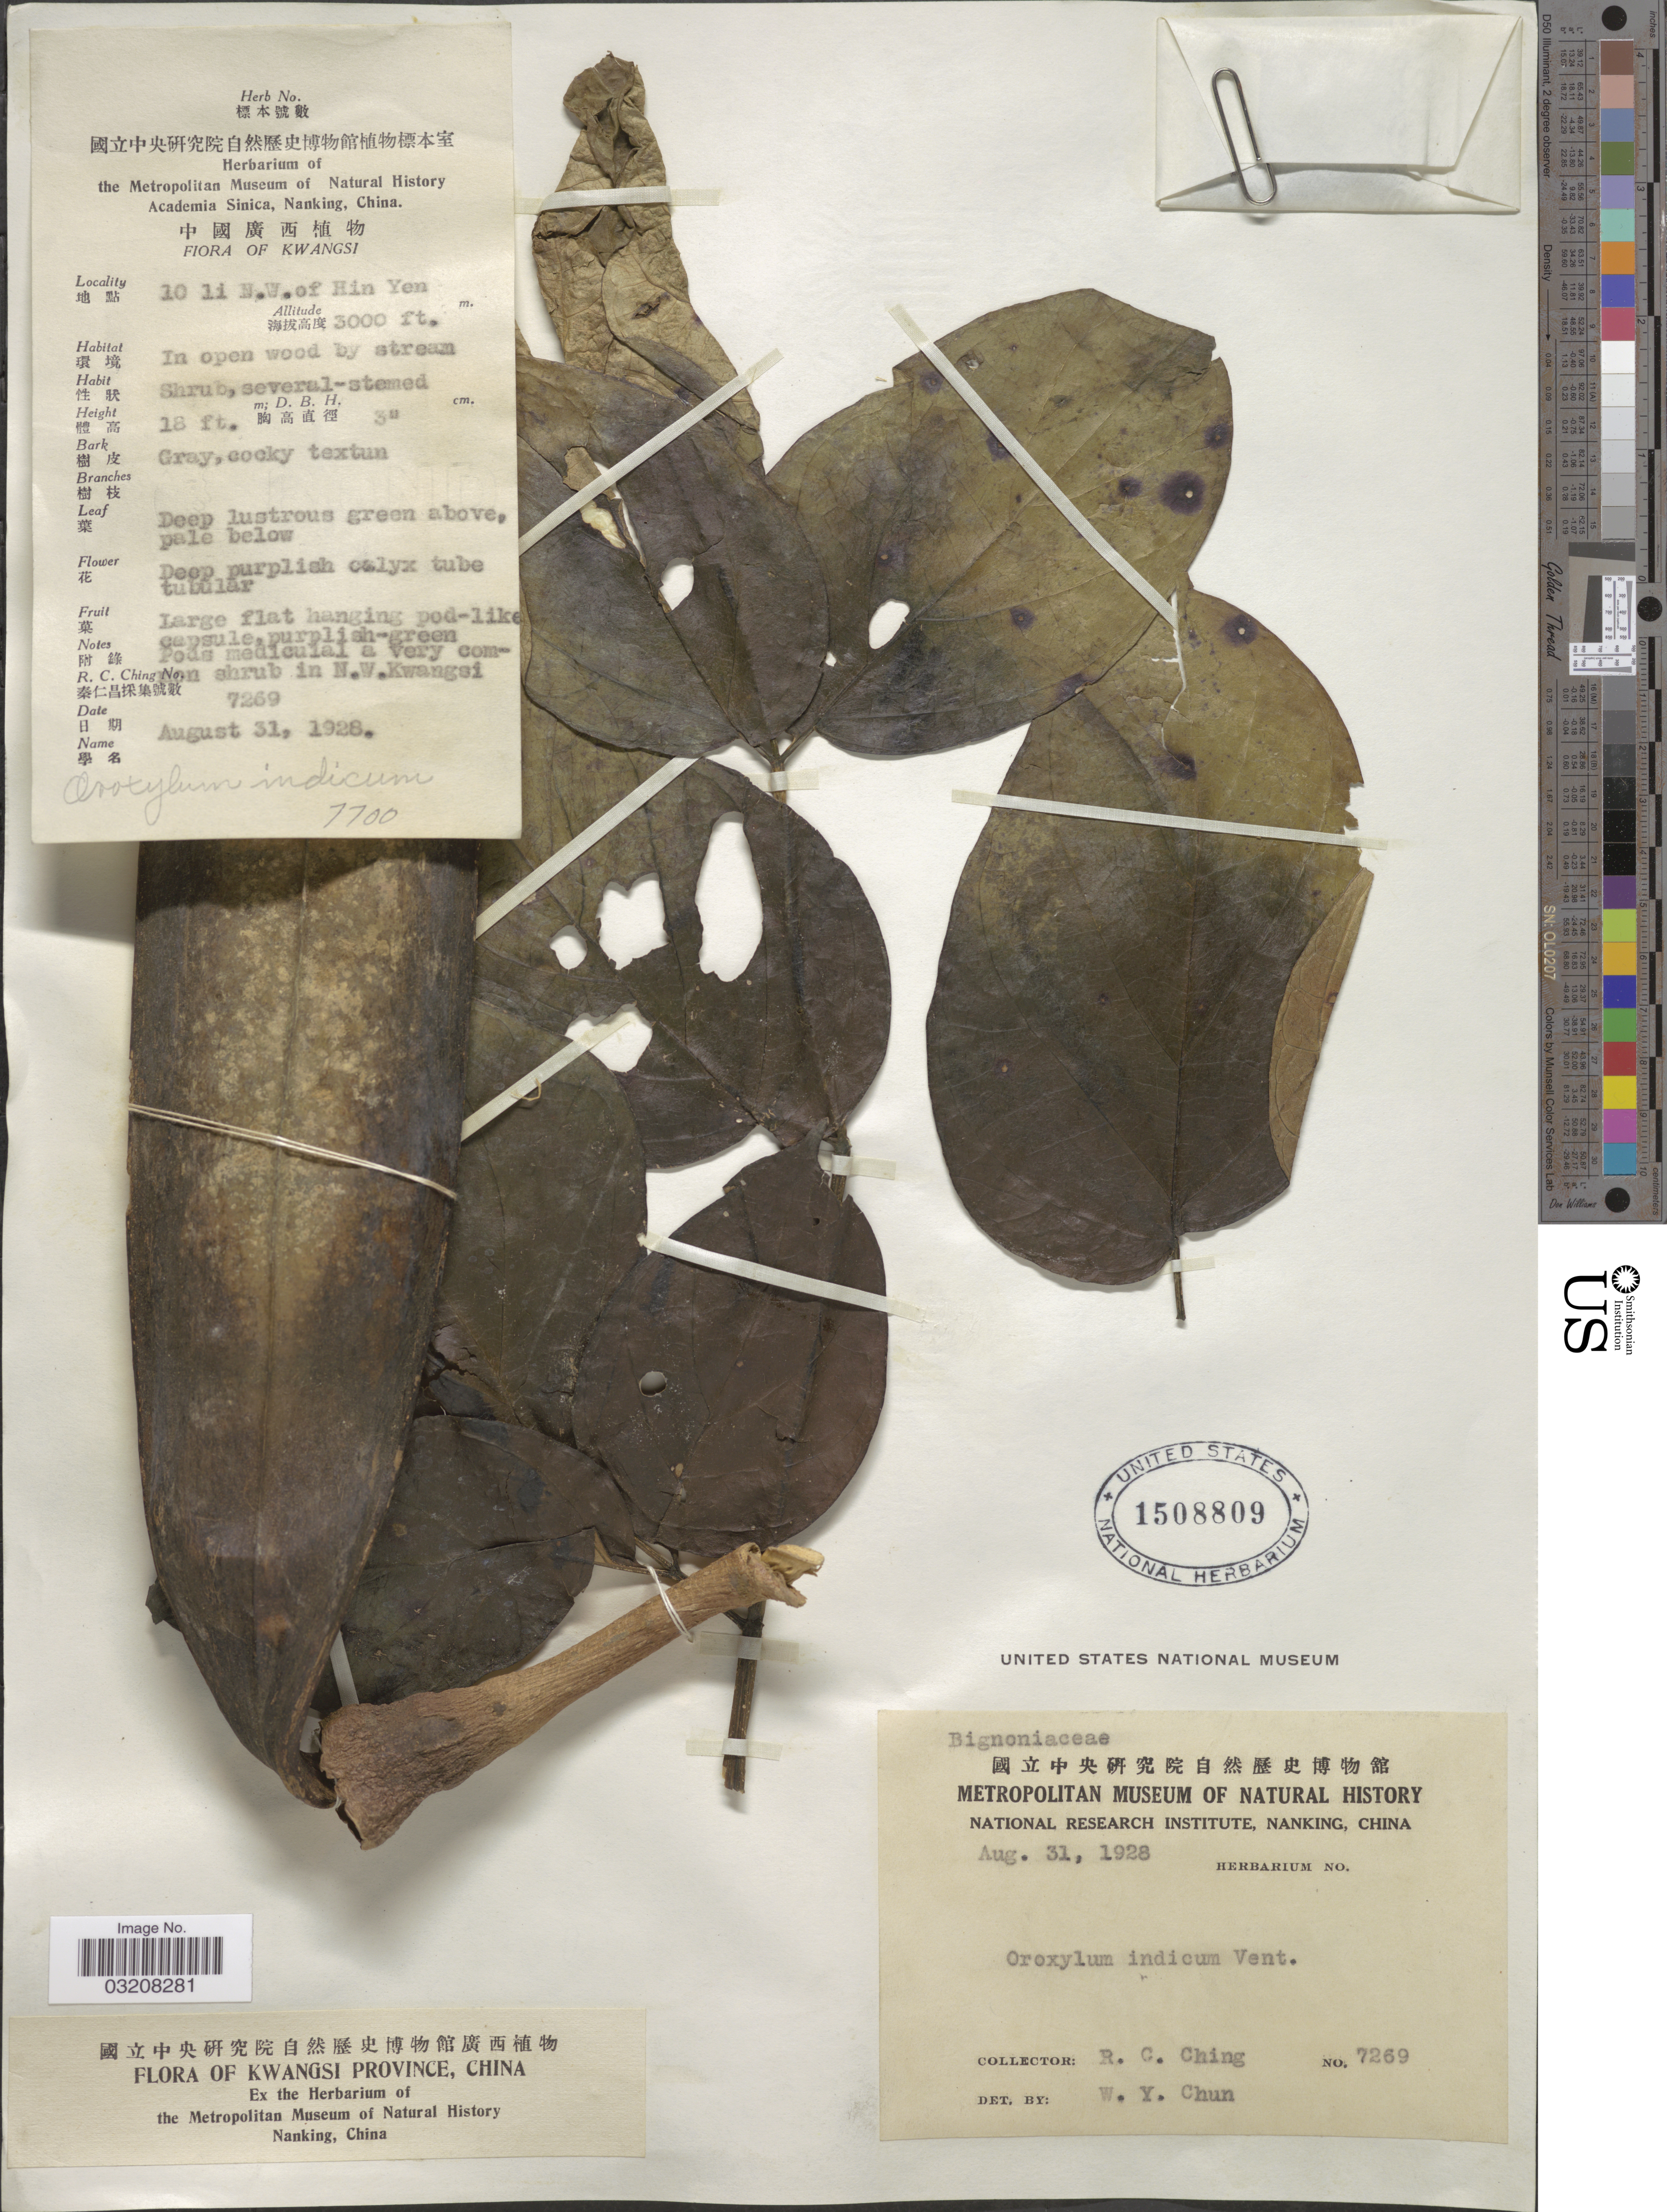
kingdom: Plantae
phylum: Tracheophyta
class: Magnoliopsida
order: Lamiales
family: Bignoniaceae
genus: Oroxylum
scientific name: Oroxylum indicum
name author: (L.) Kurz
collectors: R. C. Ching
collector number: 7269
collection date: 1928-08-31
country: China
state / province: Guangxi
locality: Kwangsi. 10 li N.W. of Hin Yen. In open wood by stream.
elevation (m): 914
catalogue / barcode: US 1508809